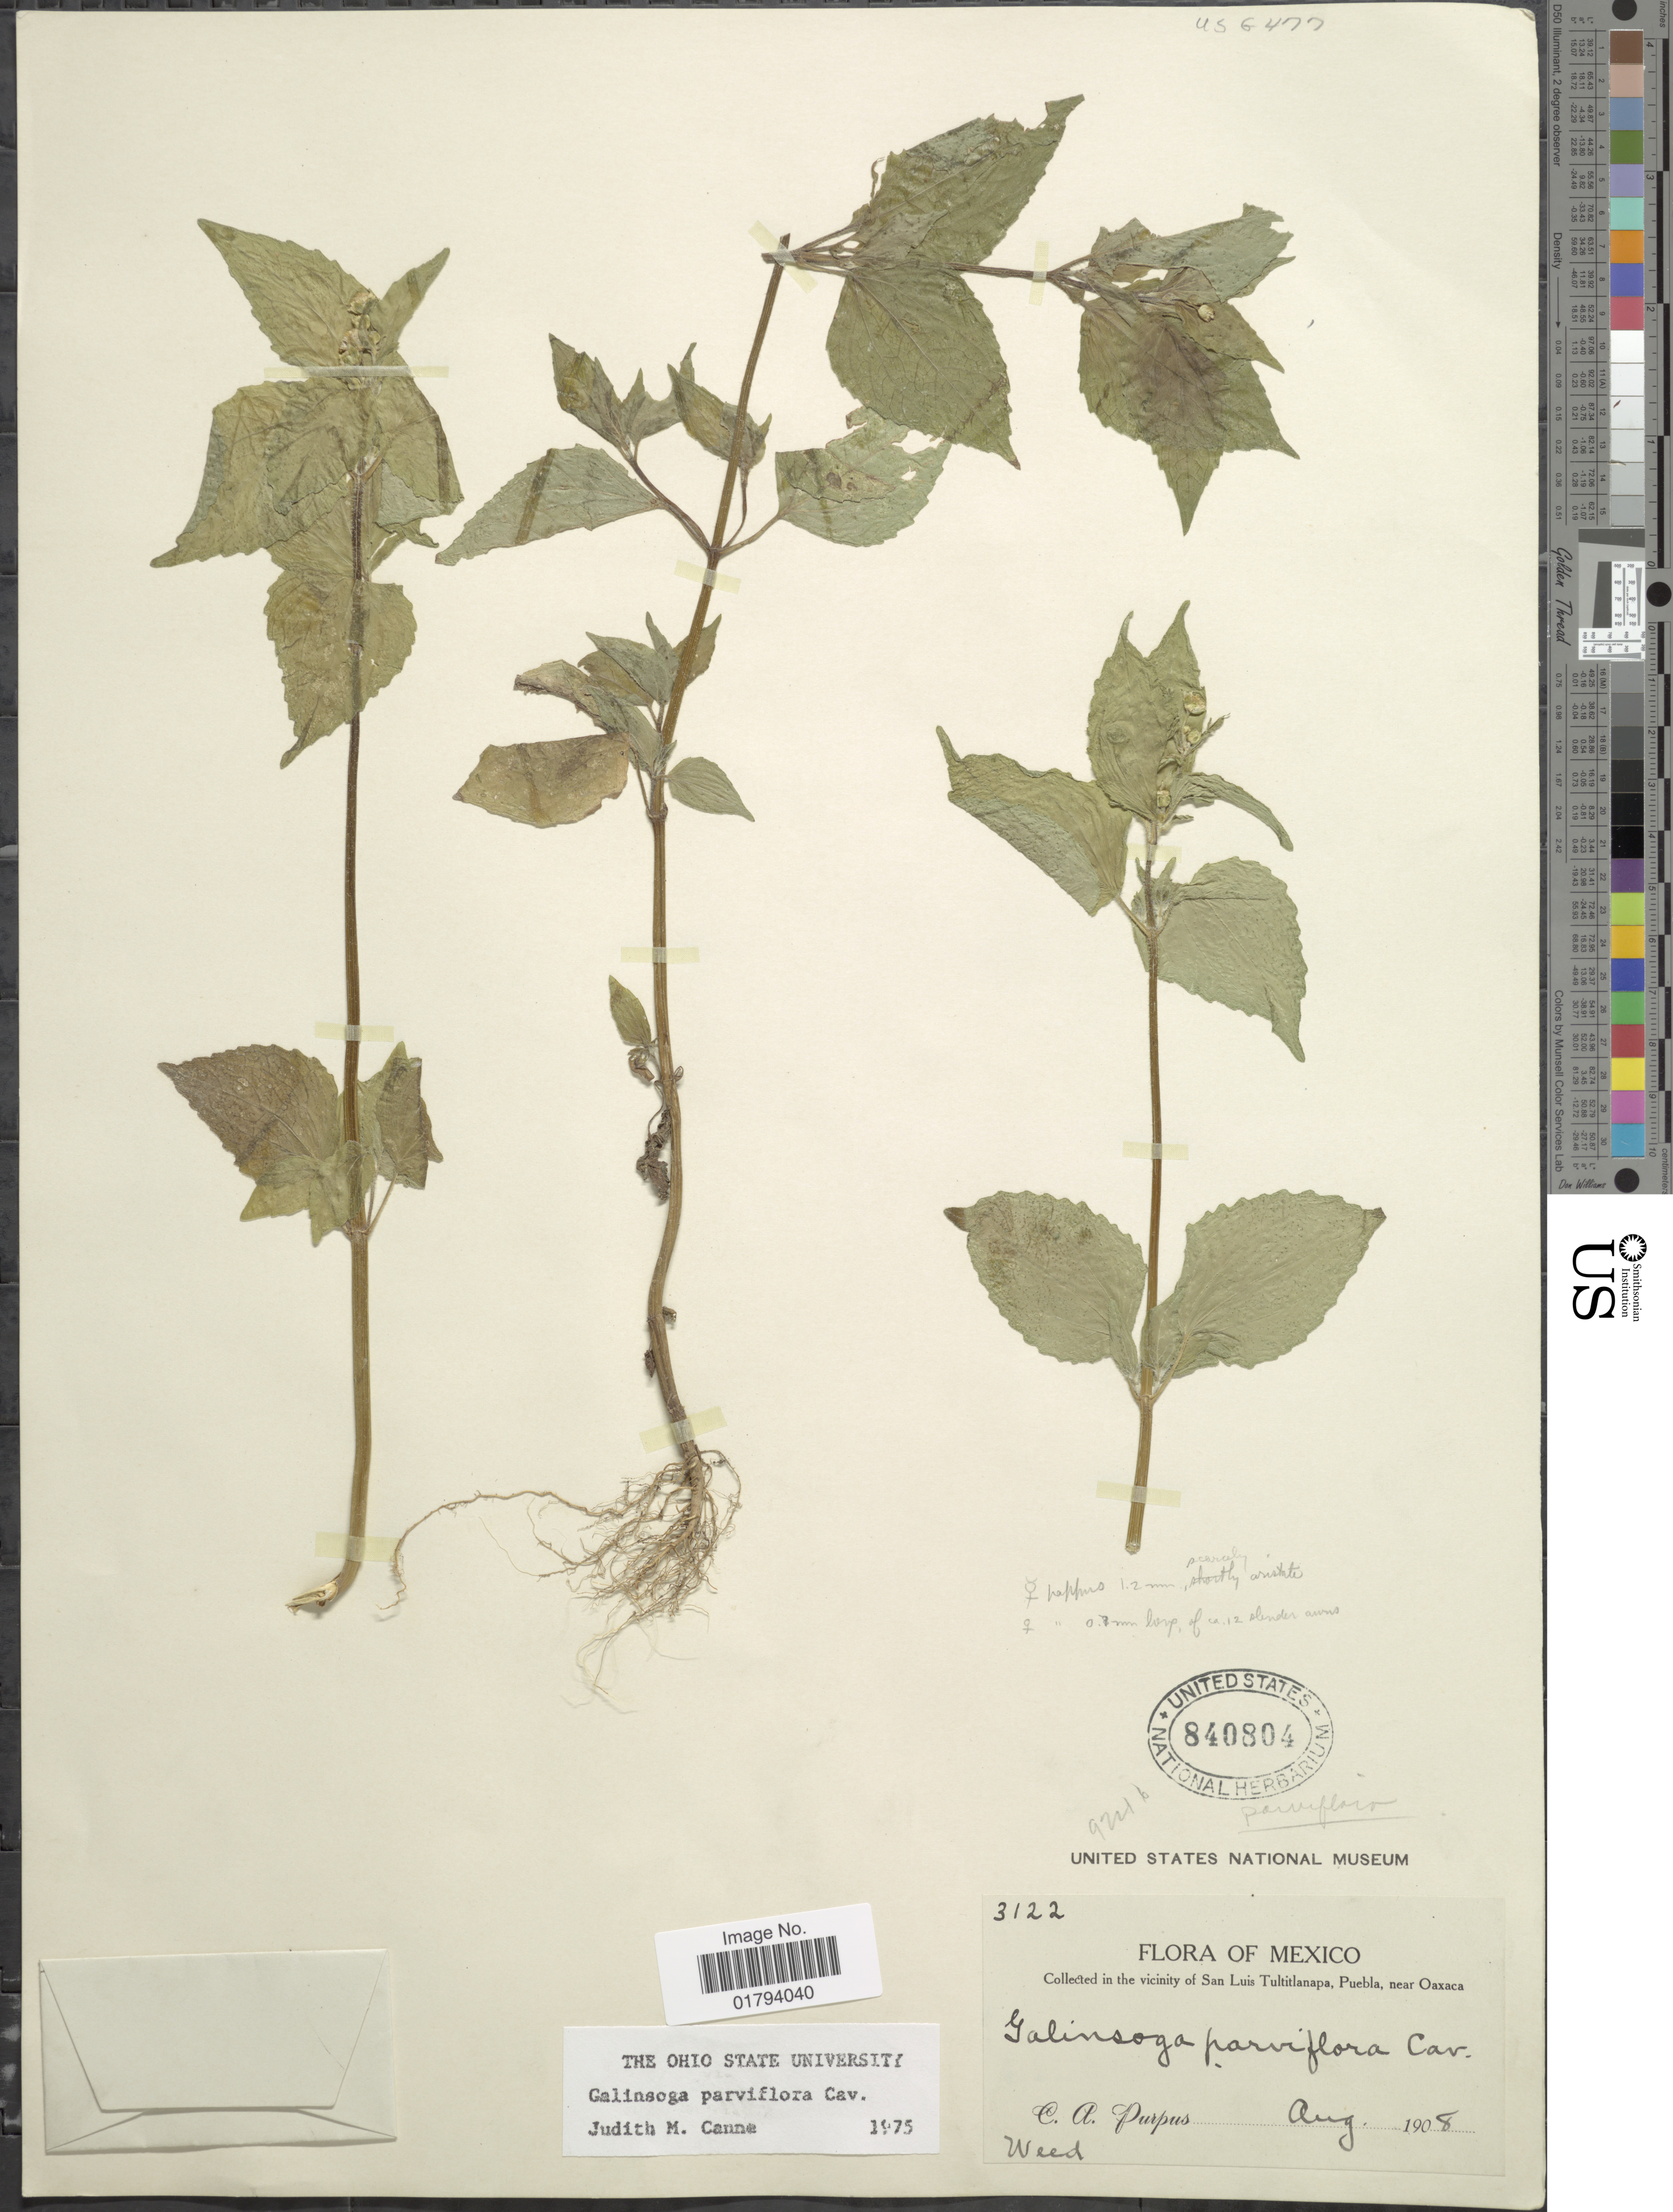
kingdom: Plantae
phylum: Tracheophyta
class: Magnoliopsida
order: Asterales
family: Asteraceae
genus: Galinsoga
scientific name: Galinsoga parviflora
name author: Cav.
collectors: C. A. Purpus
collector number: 3122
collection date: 1908-08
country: Mexico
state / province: Puebla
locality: In the vicinity of San Luis Tultitlanapa, near Oaxaca.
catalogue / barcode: US 840804